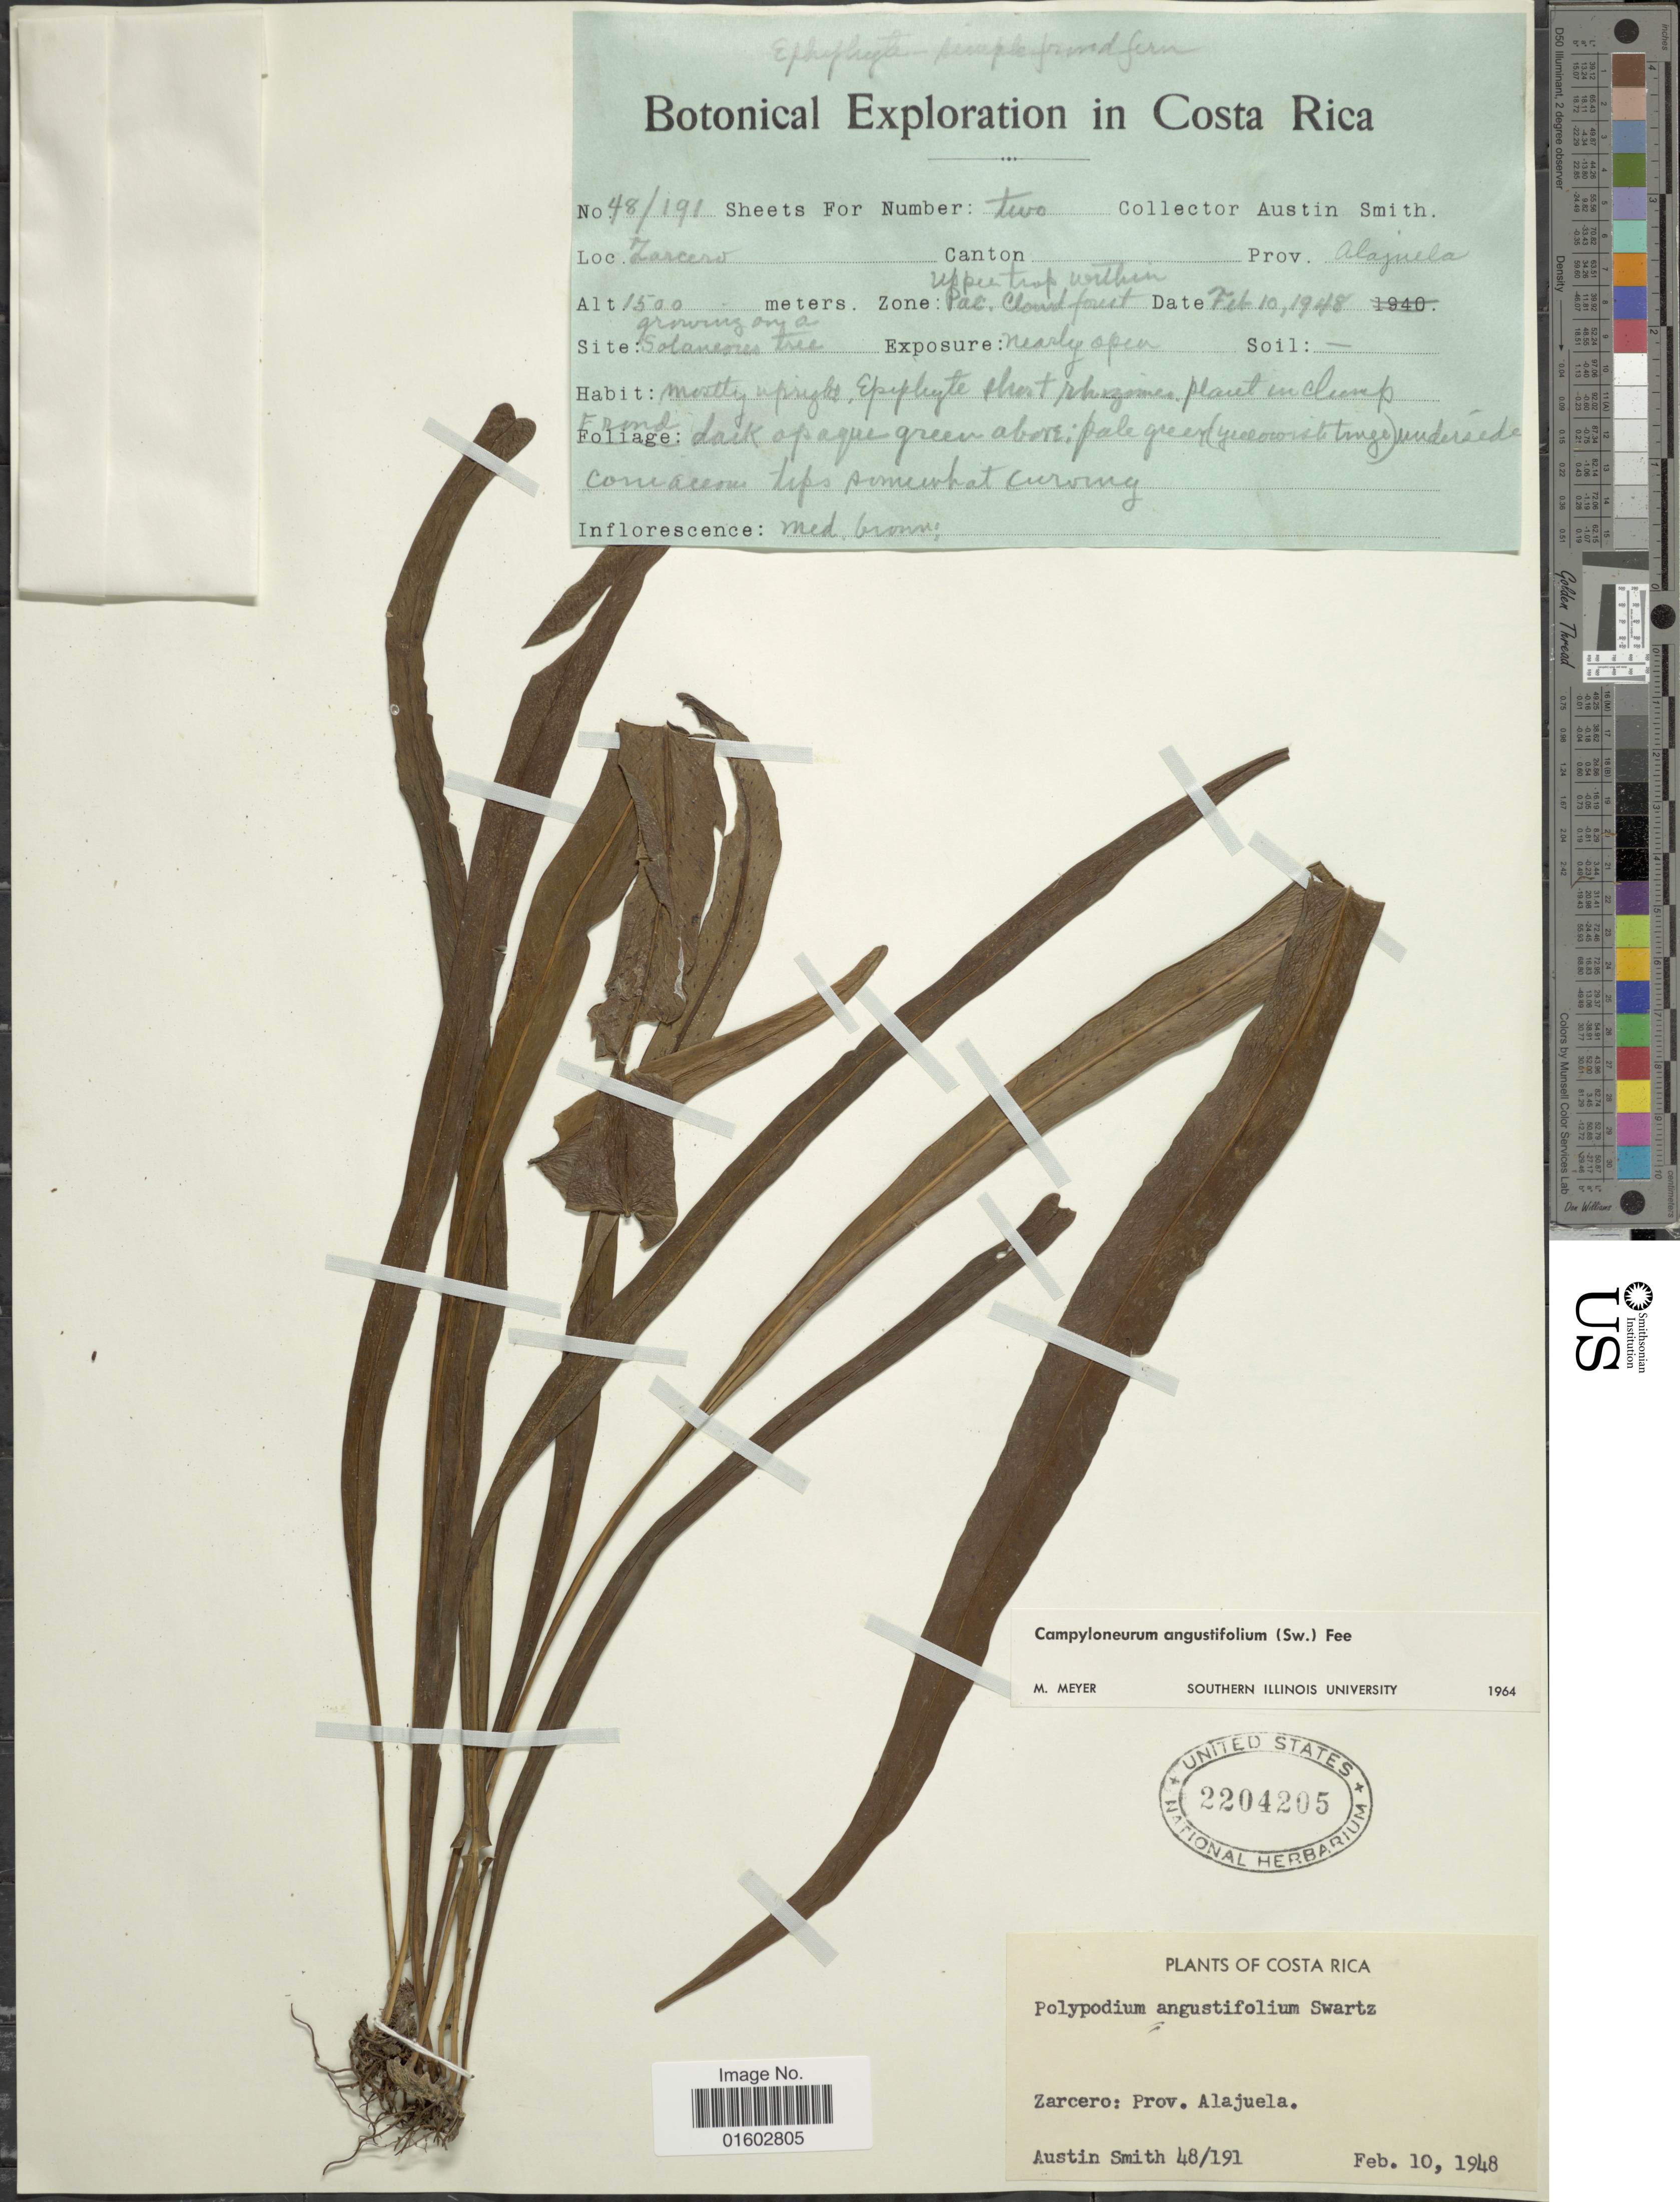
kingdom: Plantae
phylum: Tracheophyta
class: Polypodiopsida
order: Polypodiales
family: Polypodiaceae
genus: Campyloneurum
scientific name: Campyloneurum angustifolium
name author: (Sw.) Fée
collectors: Aust P. Smith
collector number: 48/191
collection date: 1948-02-10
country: Costa Rica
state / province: Alajuela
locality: Zarcero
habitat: Upper tropical within Pacific cloud forest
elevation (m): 1500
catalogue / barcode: US 2204205